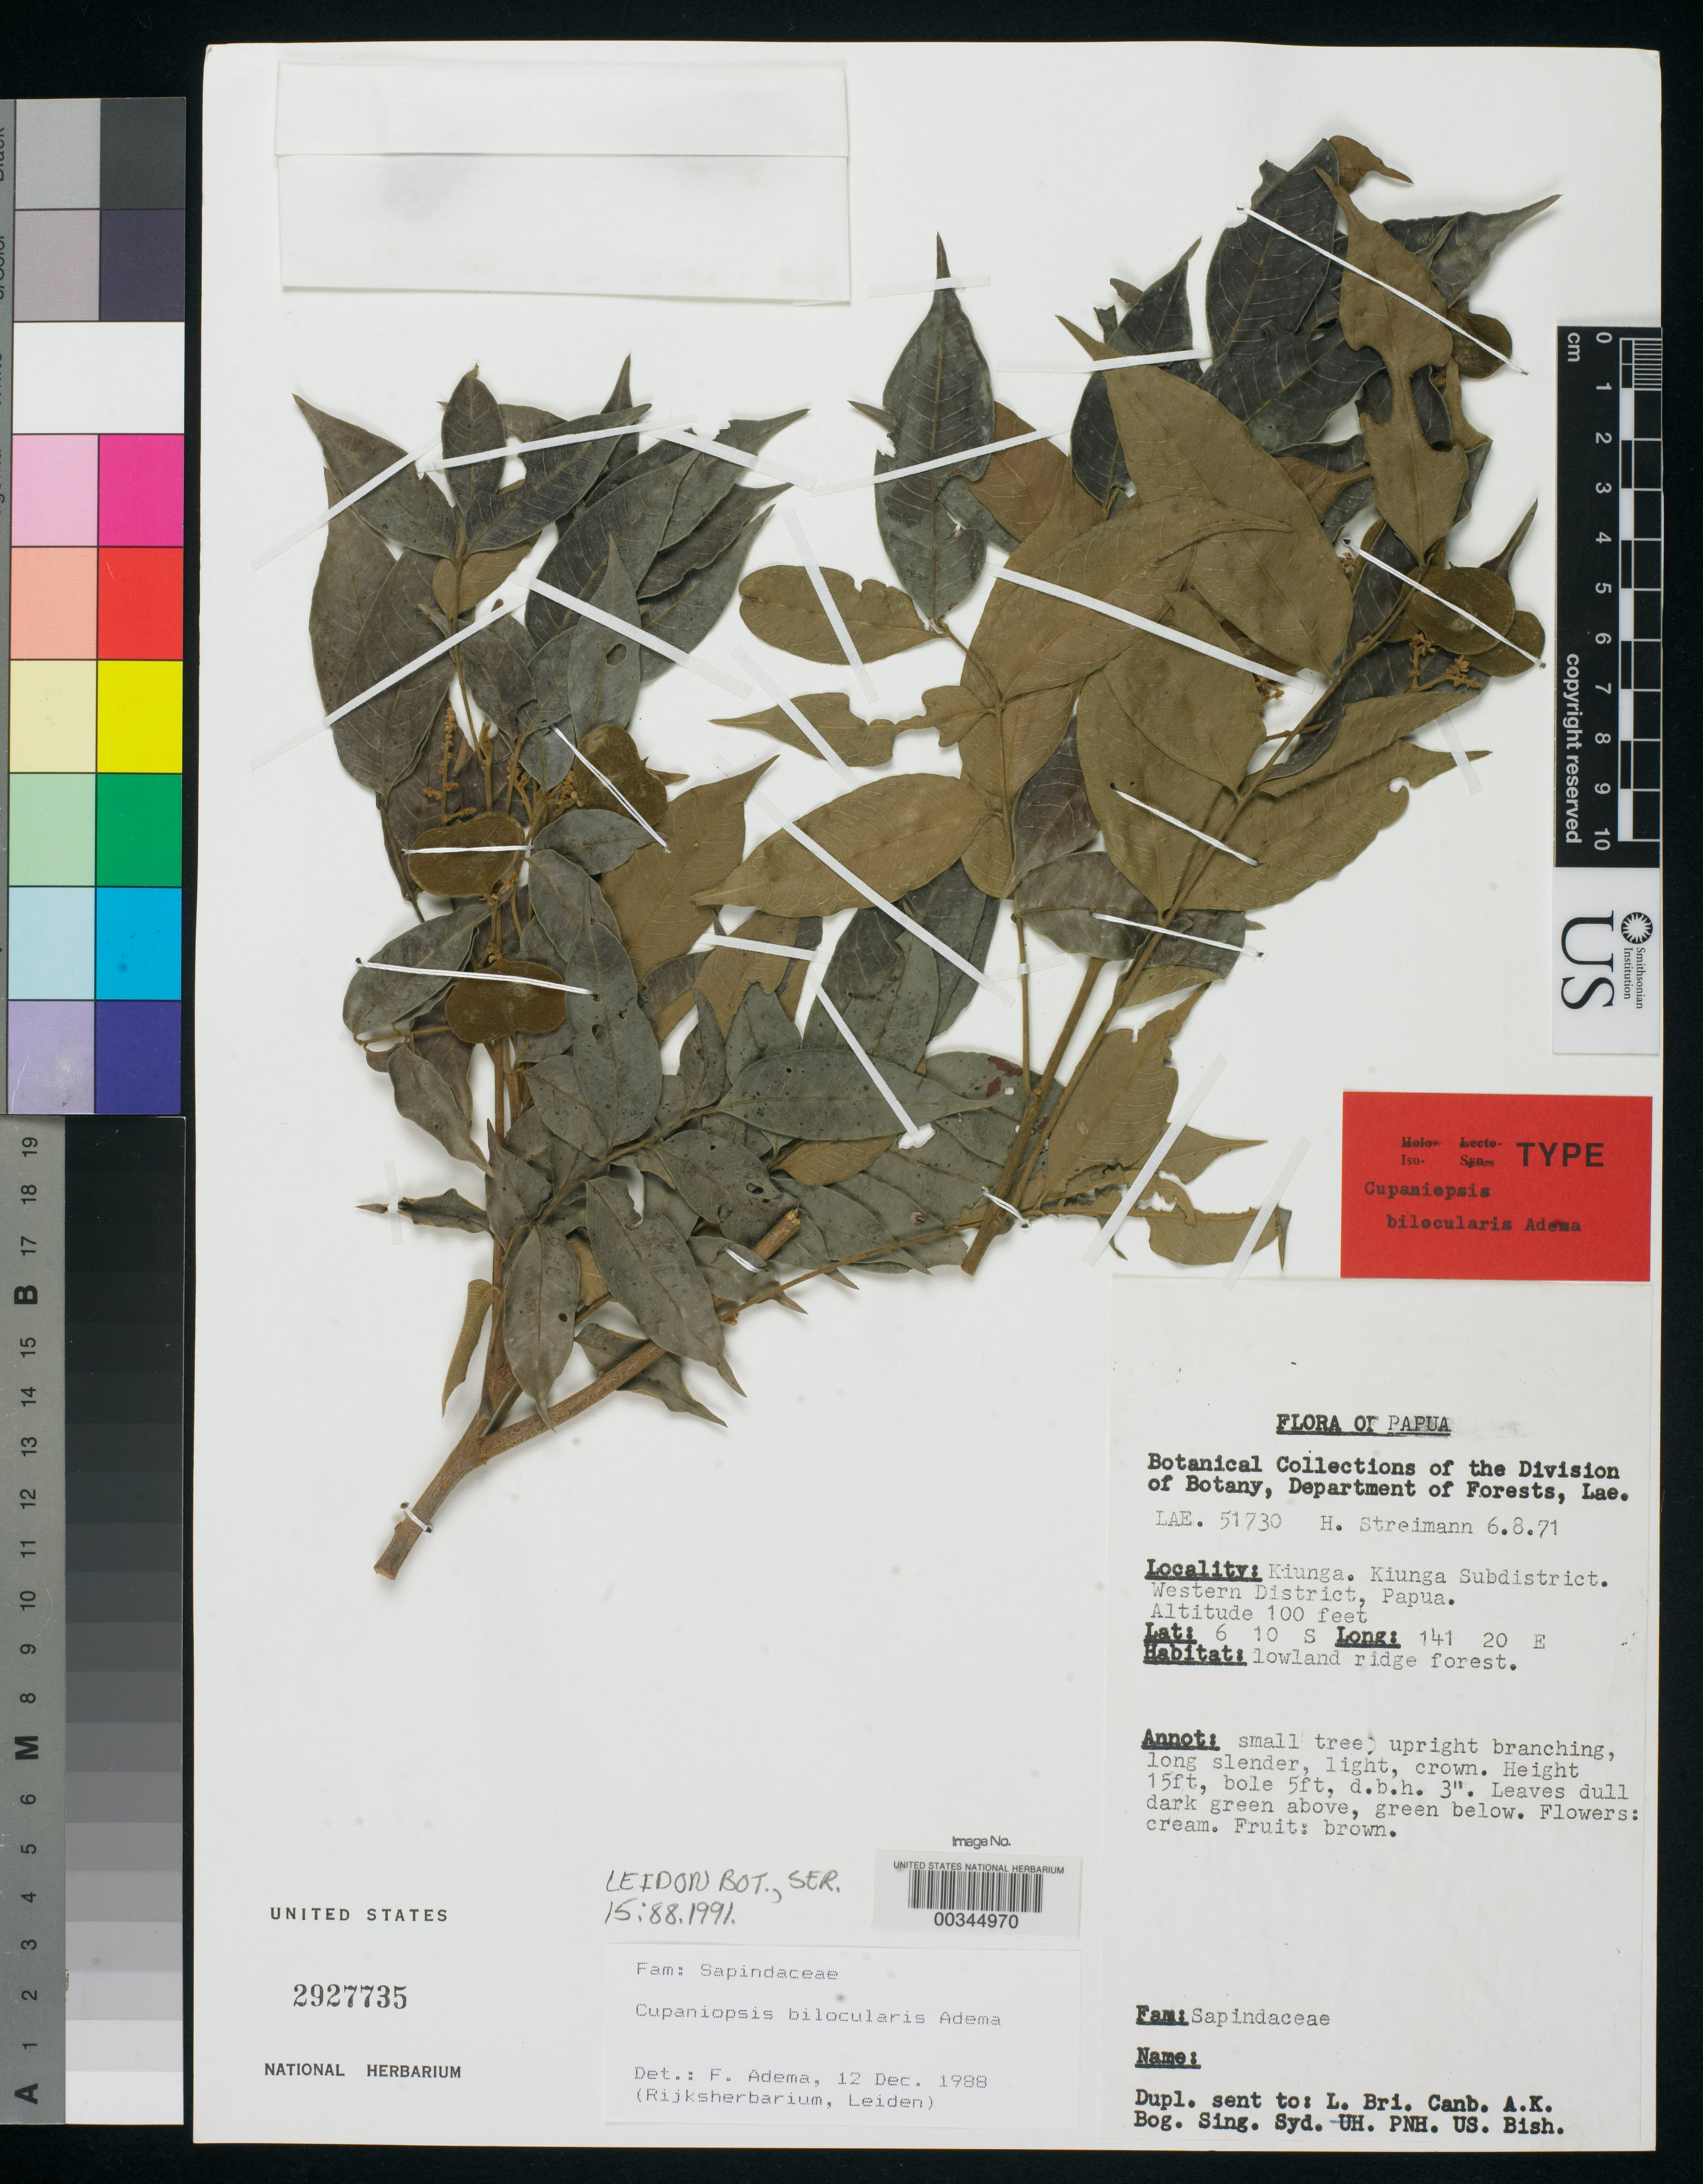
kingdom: Plantae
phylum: Tracheophyta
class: Magnoliopsida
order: Sapindales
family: Sapindaceae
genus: Cupaniopsis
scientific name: Cupaniopsis bilocularis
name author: Adema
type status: Isotype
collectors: H. Streimann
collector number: Lae 51730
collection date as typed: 06 Aug 1971 or 08 Jun 1971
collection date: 1971-06-08 or 1971-08-06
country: Papua New Guinea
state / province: Western Highlands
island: New Guinea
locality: Kiunga, Kiunga subdistrict.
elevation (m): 30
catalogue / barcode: US 2927735